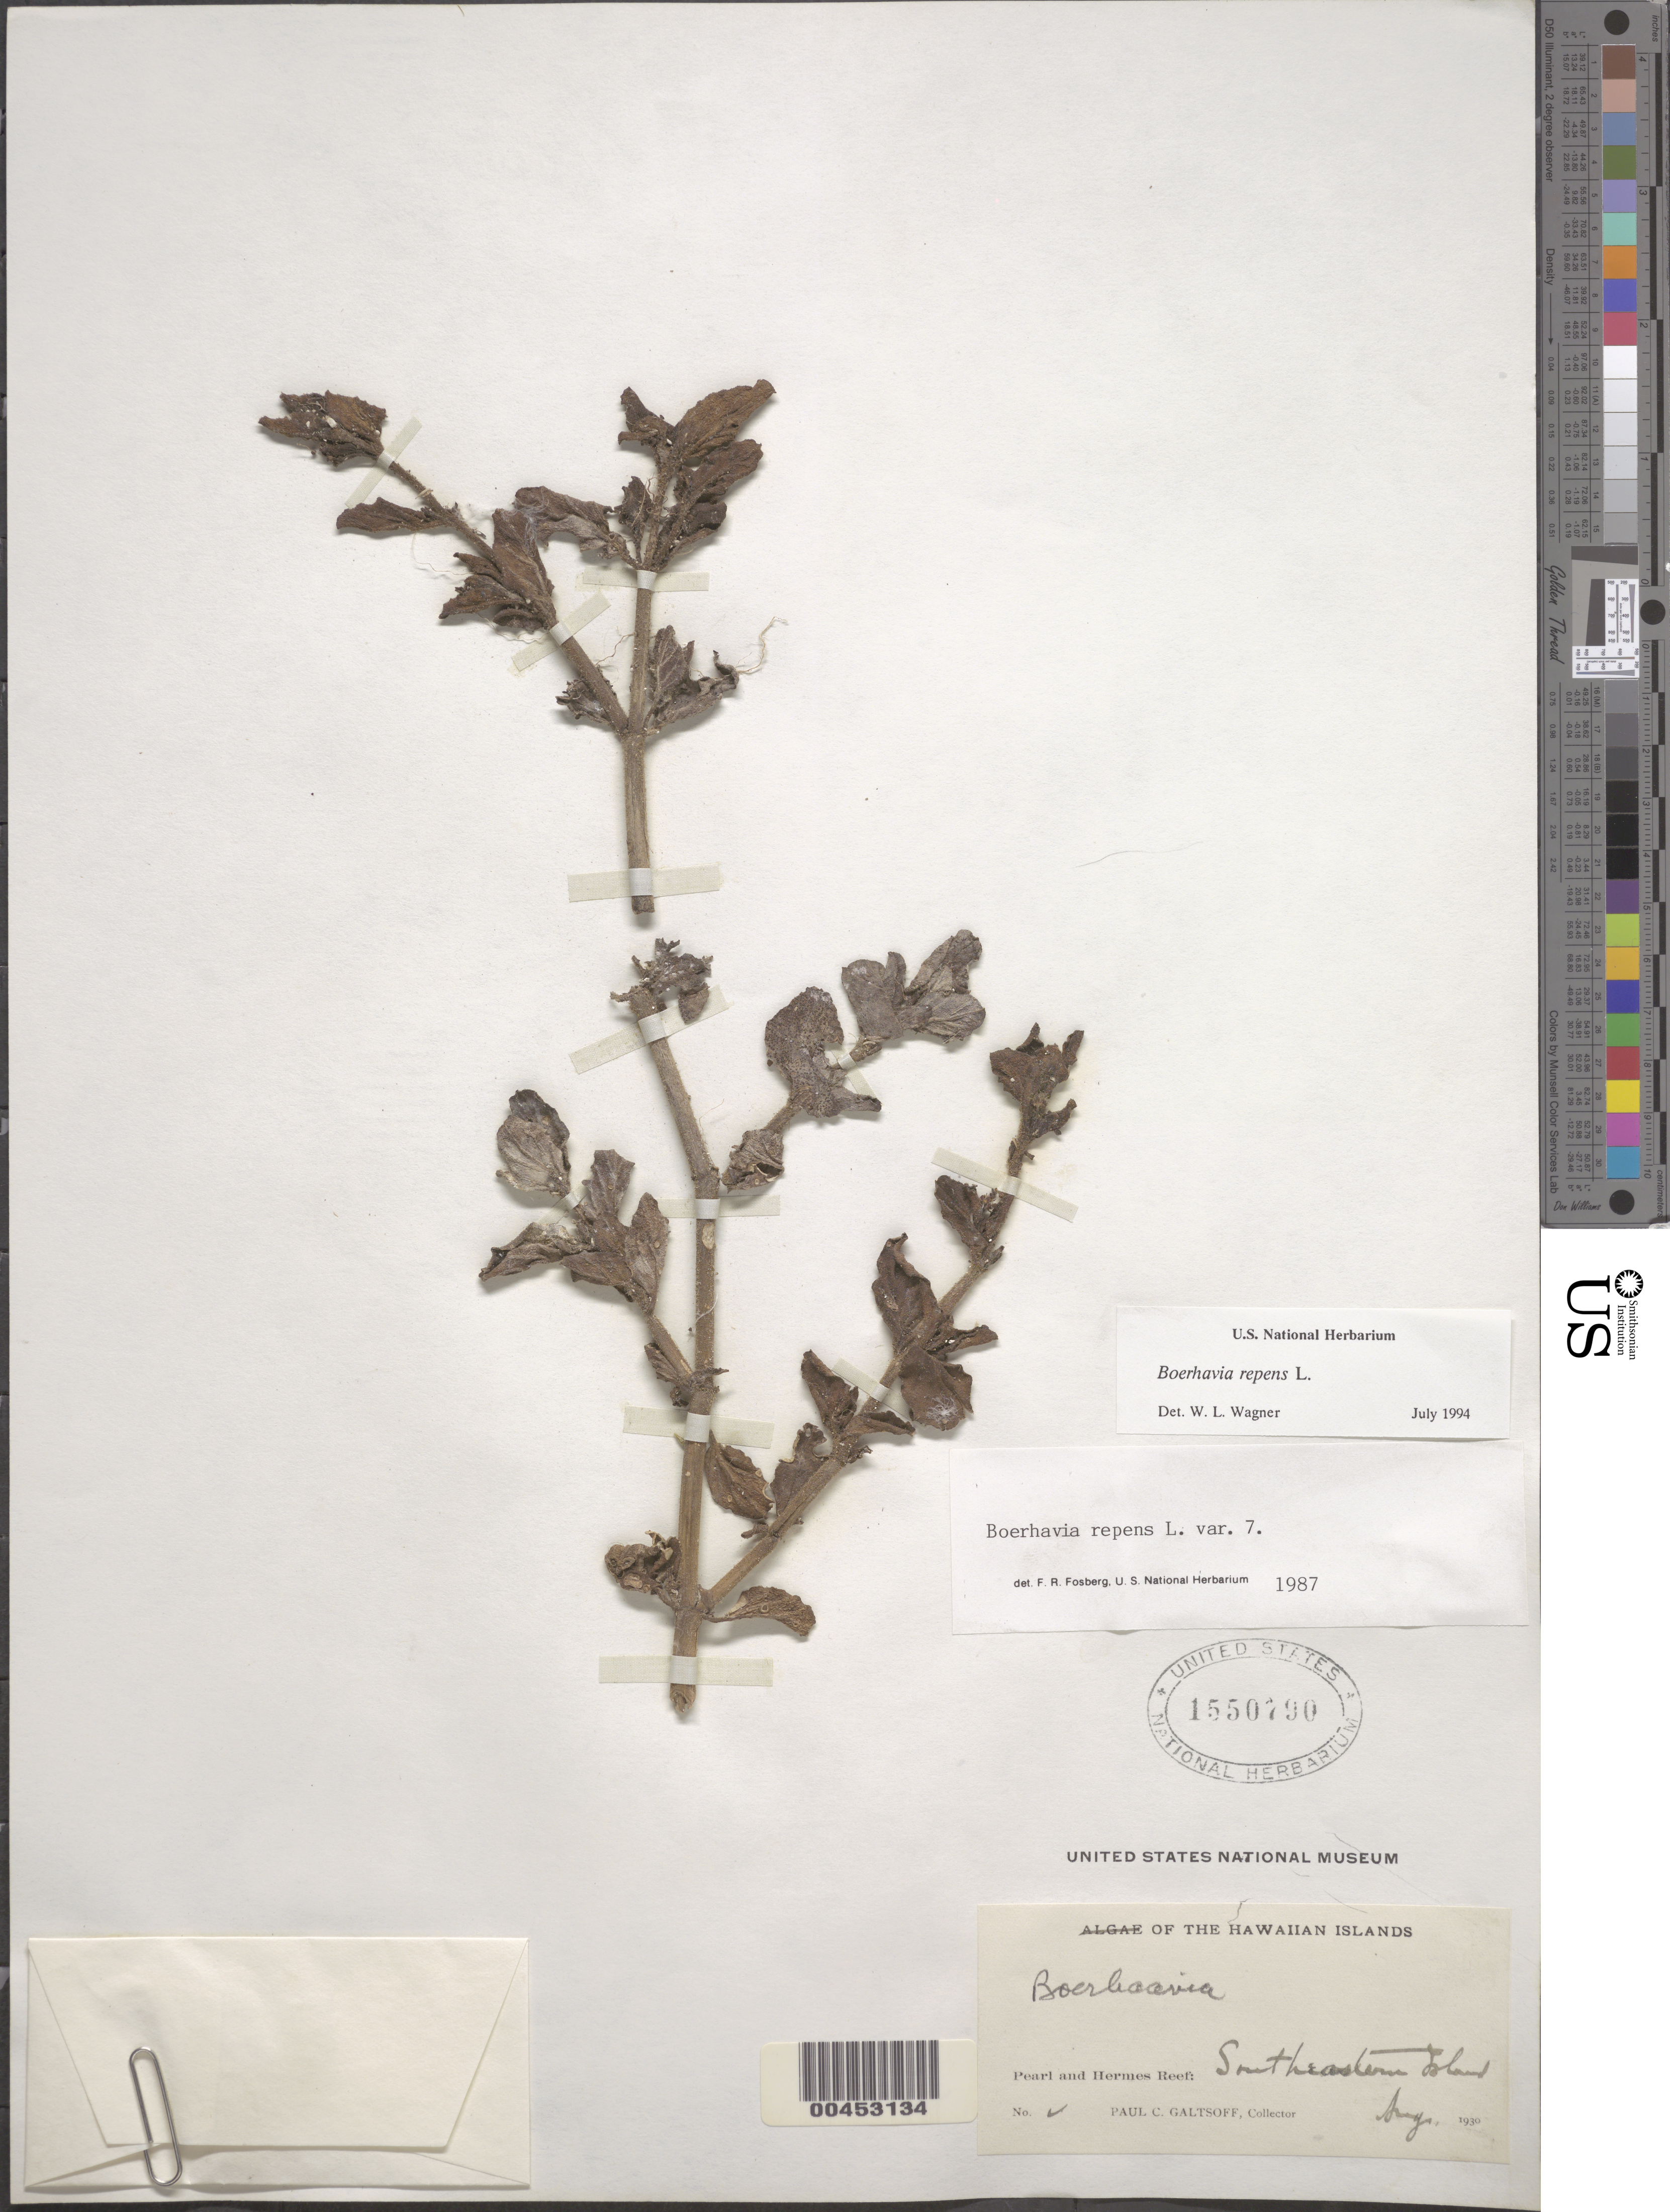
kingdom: Plantae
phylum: Tracheophyta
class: Magnoliopsida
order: Caryophyllales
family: Nyctaginaceae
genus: Boerhavia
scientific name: Boerhavia repens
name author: L.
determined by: Wagner, W. L., (BOT), Smithsonian Institution - National Museum of Natural History (UNITED STATES)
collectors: P. Galtsoff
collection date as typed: Aug 1930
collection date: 1930-08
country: United States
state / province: Hawaii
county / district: Honolulu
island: Pearl and Hermes Atoll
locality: Southeastern Islet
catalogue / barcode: US 1550790